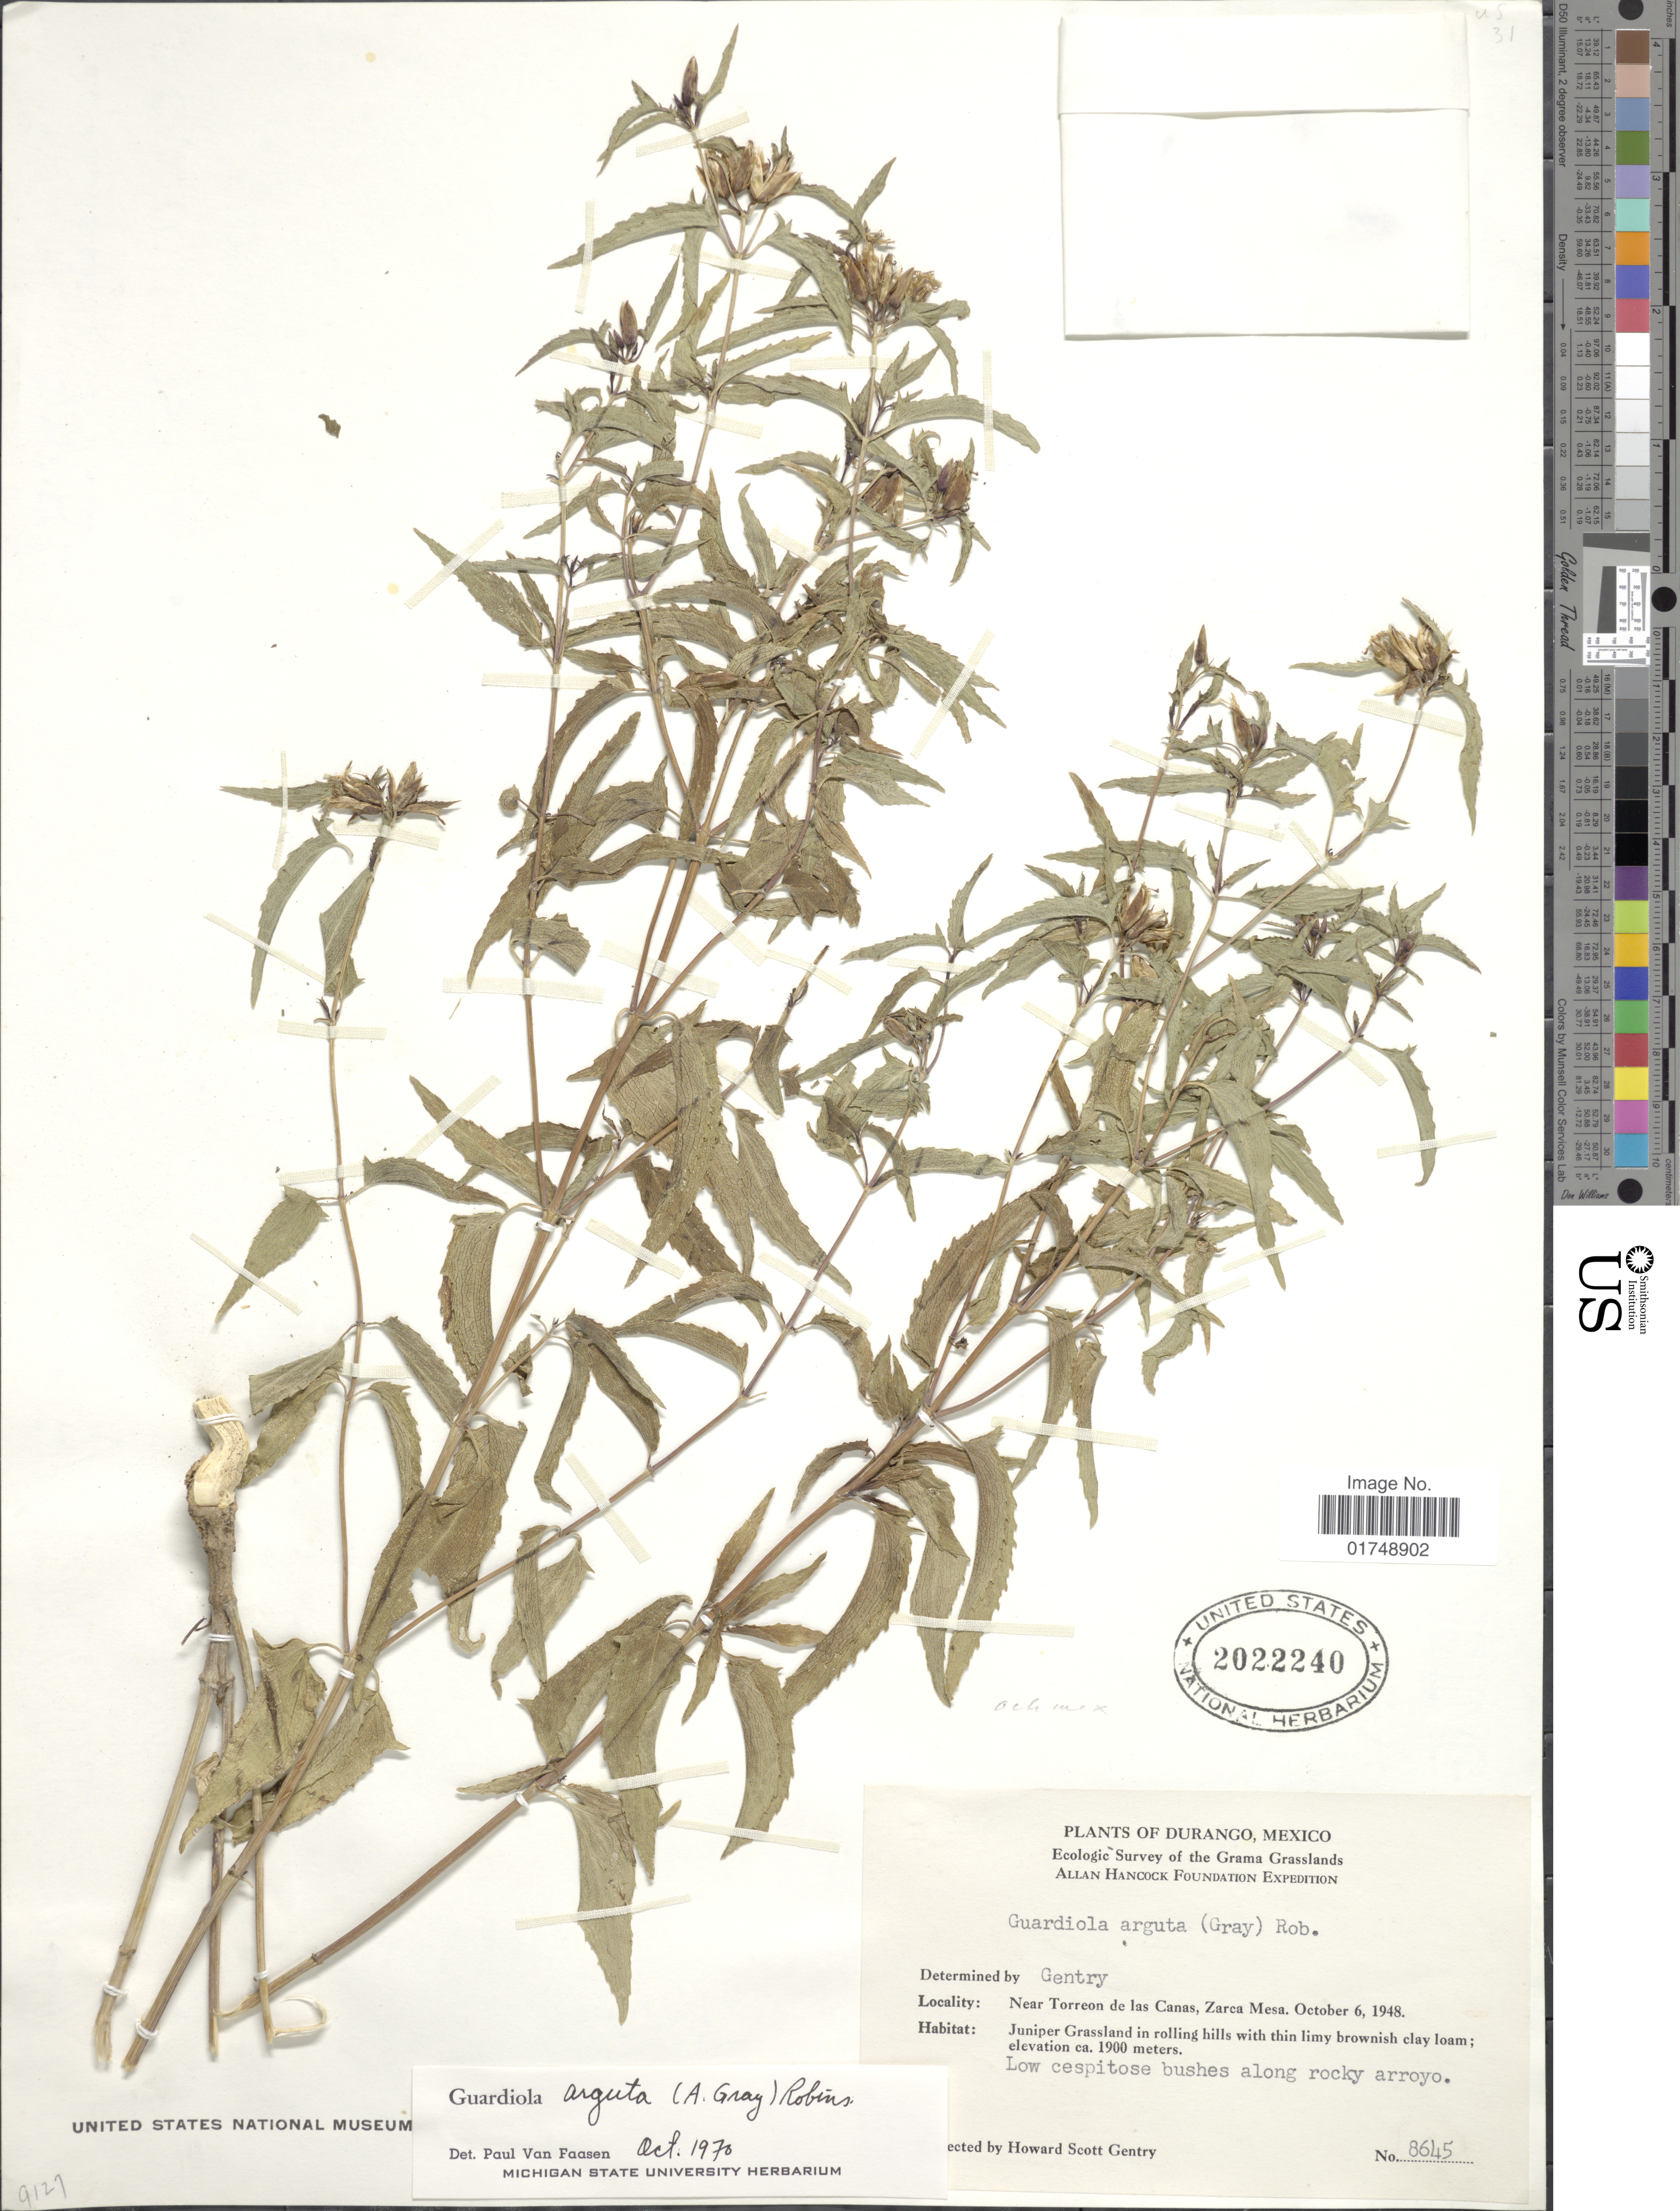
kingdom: Plantae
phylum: Tracheophyta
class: Magnoliopsida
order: Asterales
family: Asteraceae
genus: Guardiola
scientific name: Guardiola arguta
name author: (A. Gray) B.L. Rob.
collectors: H. S. Gentry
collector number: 8645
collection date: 1948-10-06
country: Mexico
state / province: Durango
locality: Near Torreon de las Canas, Zarca Mesa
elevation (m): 1900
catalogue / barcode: US 2022240